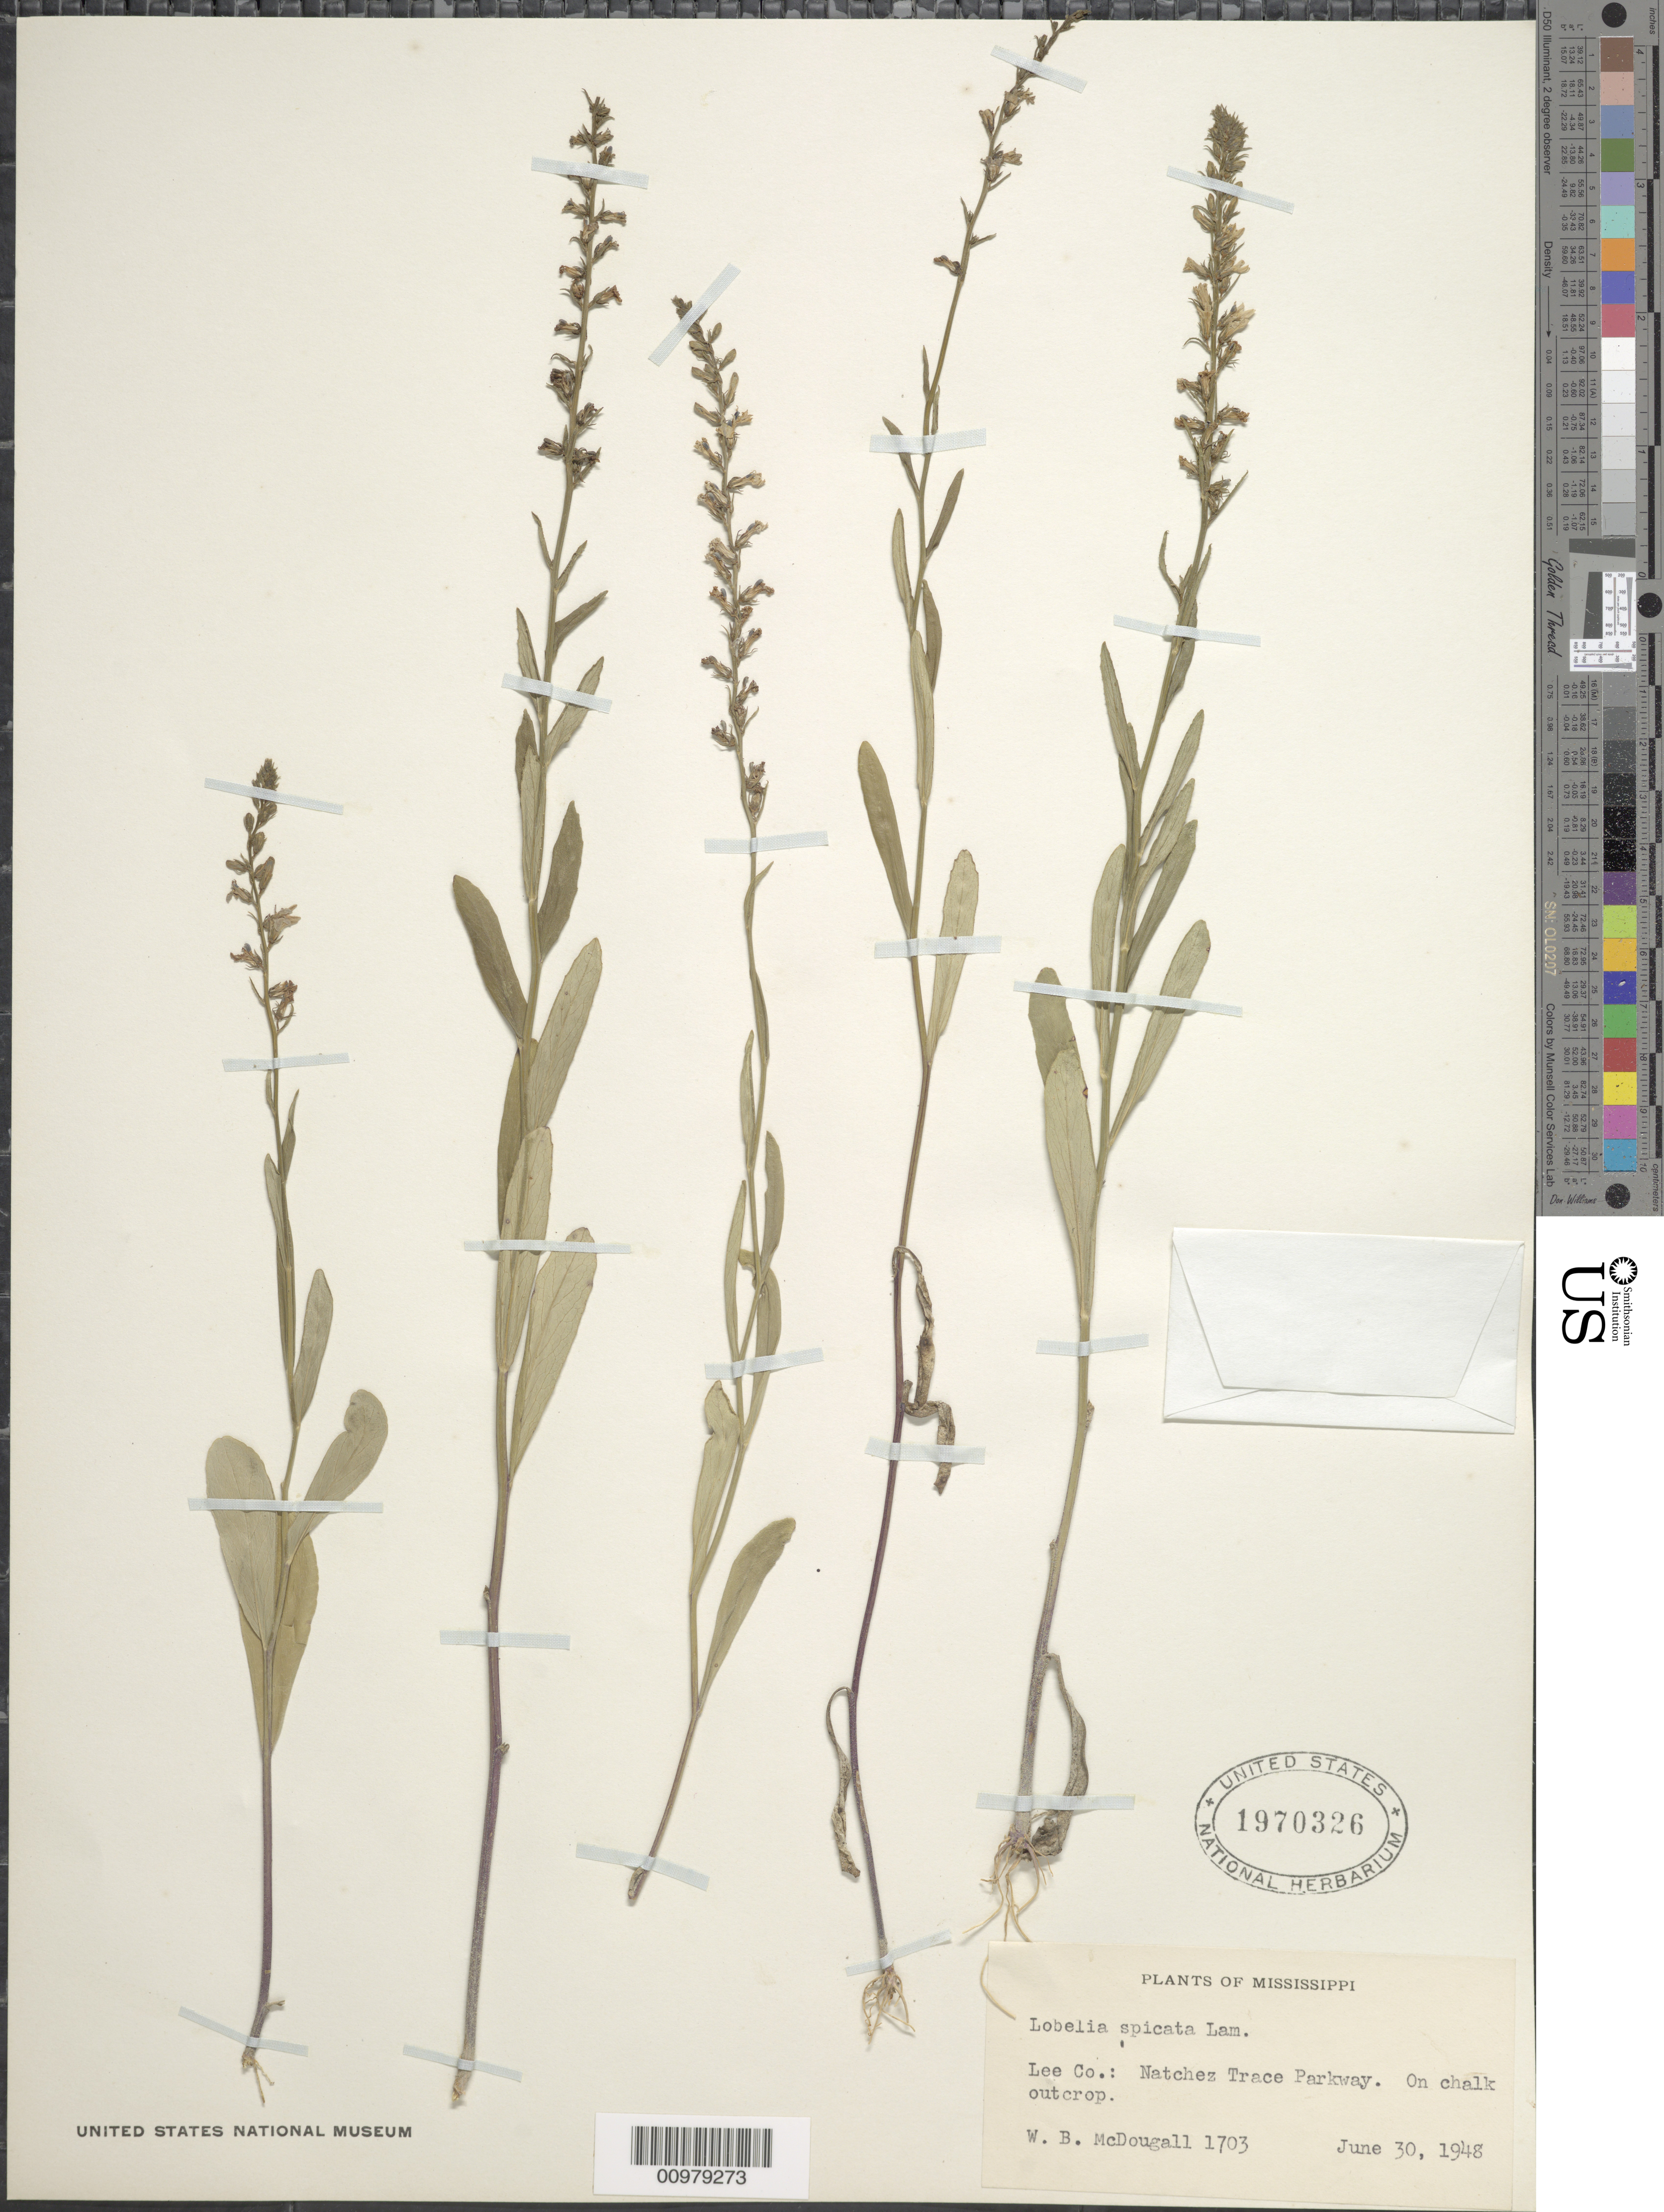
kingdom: Plantae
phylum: Tracheophyta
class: Magnoliopsida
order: Asterales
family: Campanulaceae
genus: Lobelia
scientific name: Lobelia spicata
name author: Lam.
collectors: W. McDougall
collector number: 1703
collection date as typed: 30 Jun 1948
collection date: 1948-06-30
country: United States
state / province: Mississippi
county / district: Lee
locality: Nathez Trace Parkway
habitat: on chalk outcrop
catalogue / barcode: US 1970326